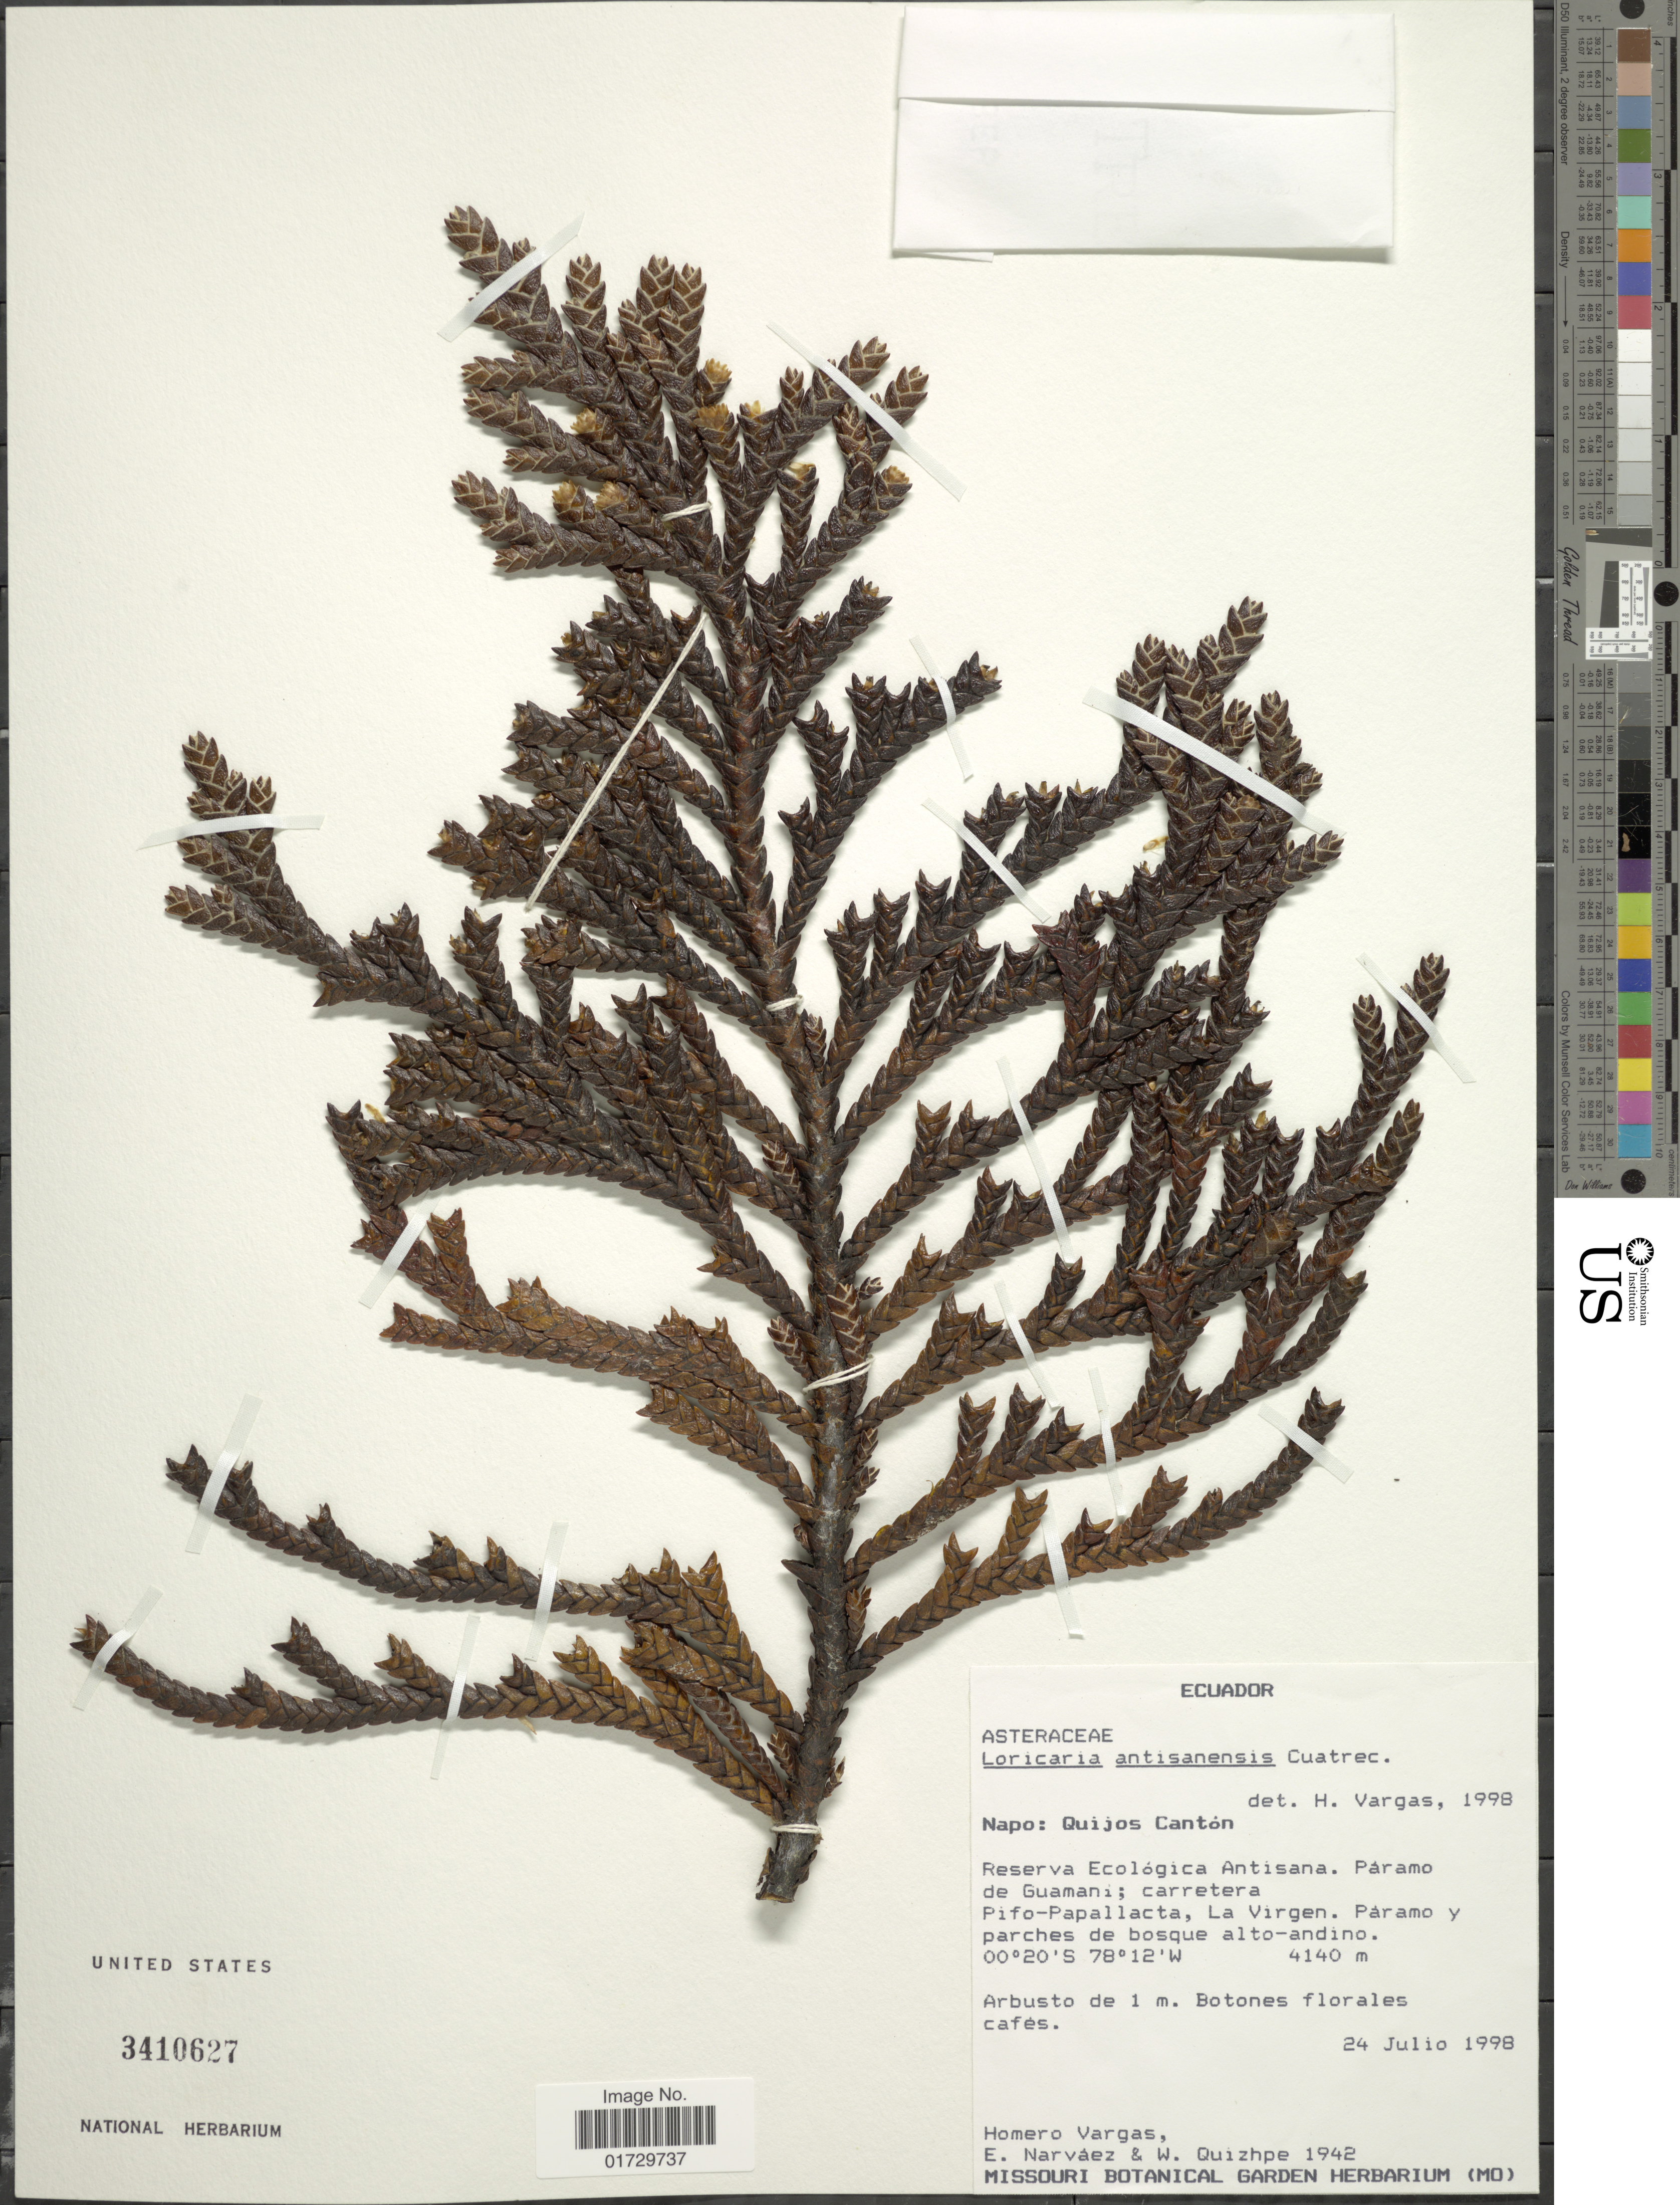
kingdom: Plantae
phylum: Tracheophyta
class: Magnoliopsida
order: Asterales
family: Asteraceae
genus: Loricaria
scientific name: Loricaria antisanensis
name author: Cuatrec.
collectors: H. Vargas, E. Narváez & W. Quizhpe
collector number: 1942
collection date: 1998-07-24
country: Ecuador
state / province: Napo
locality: Quijos Canton, Reserva Ecologica Antisana. Paramo de Guamani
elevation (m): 4140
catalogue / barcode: US 3410627